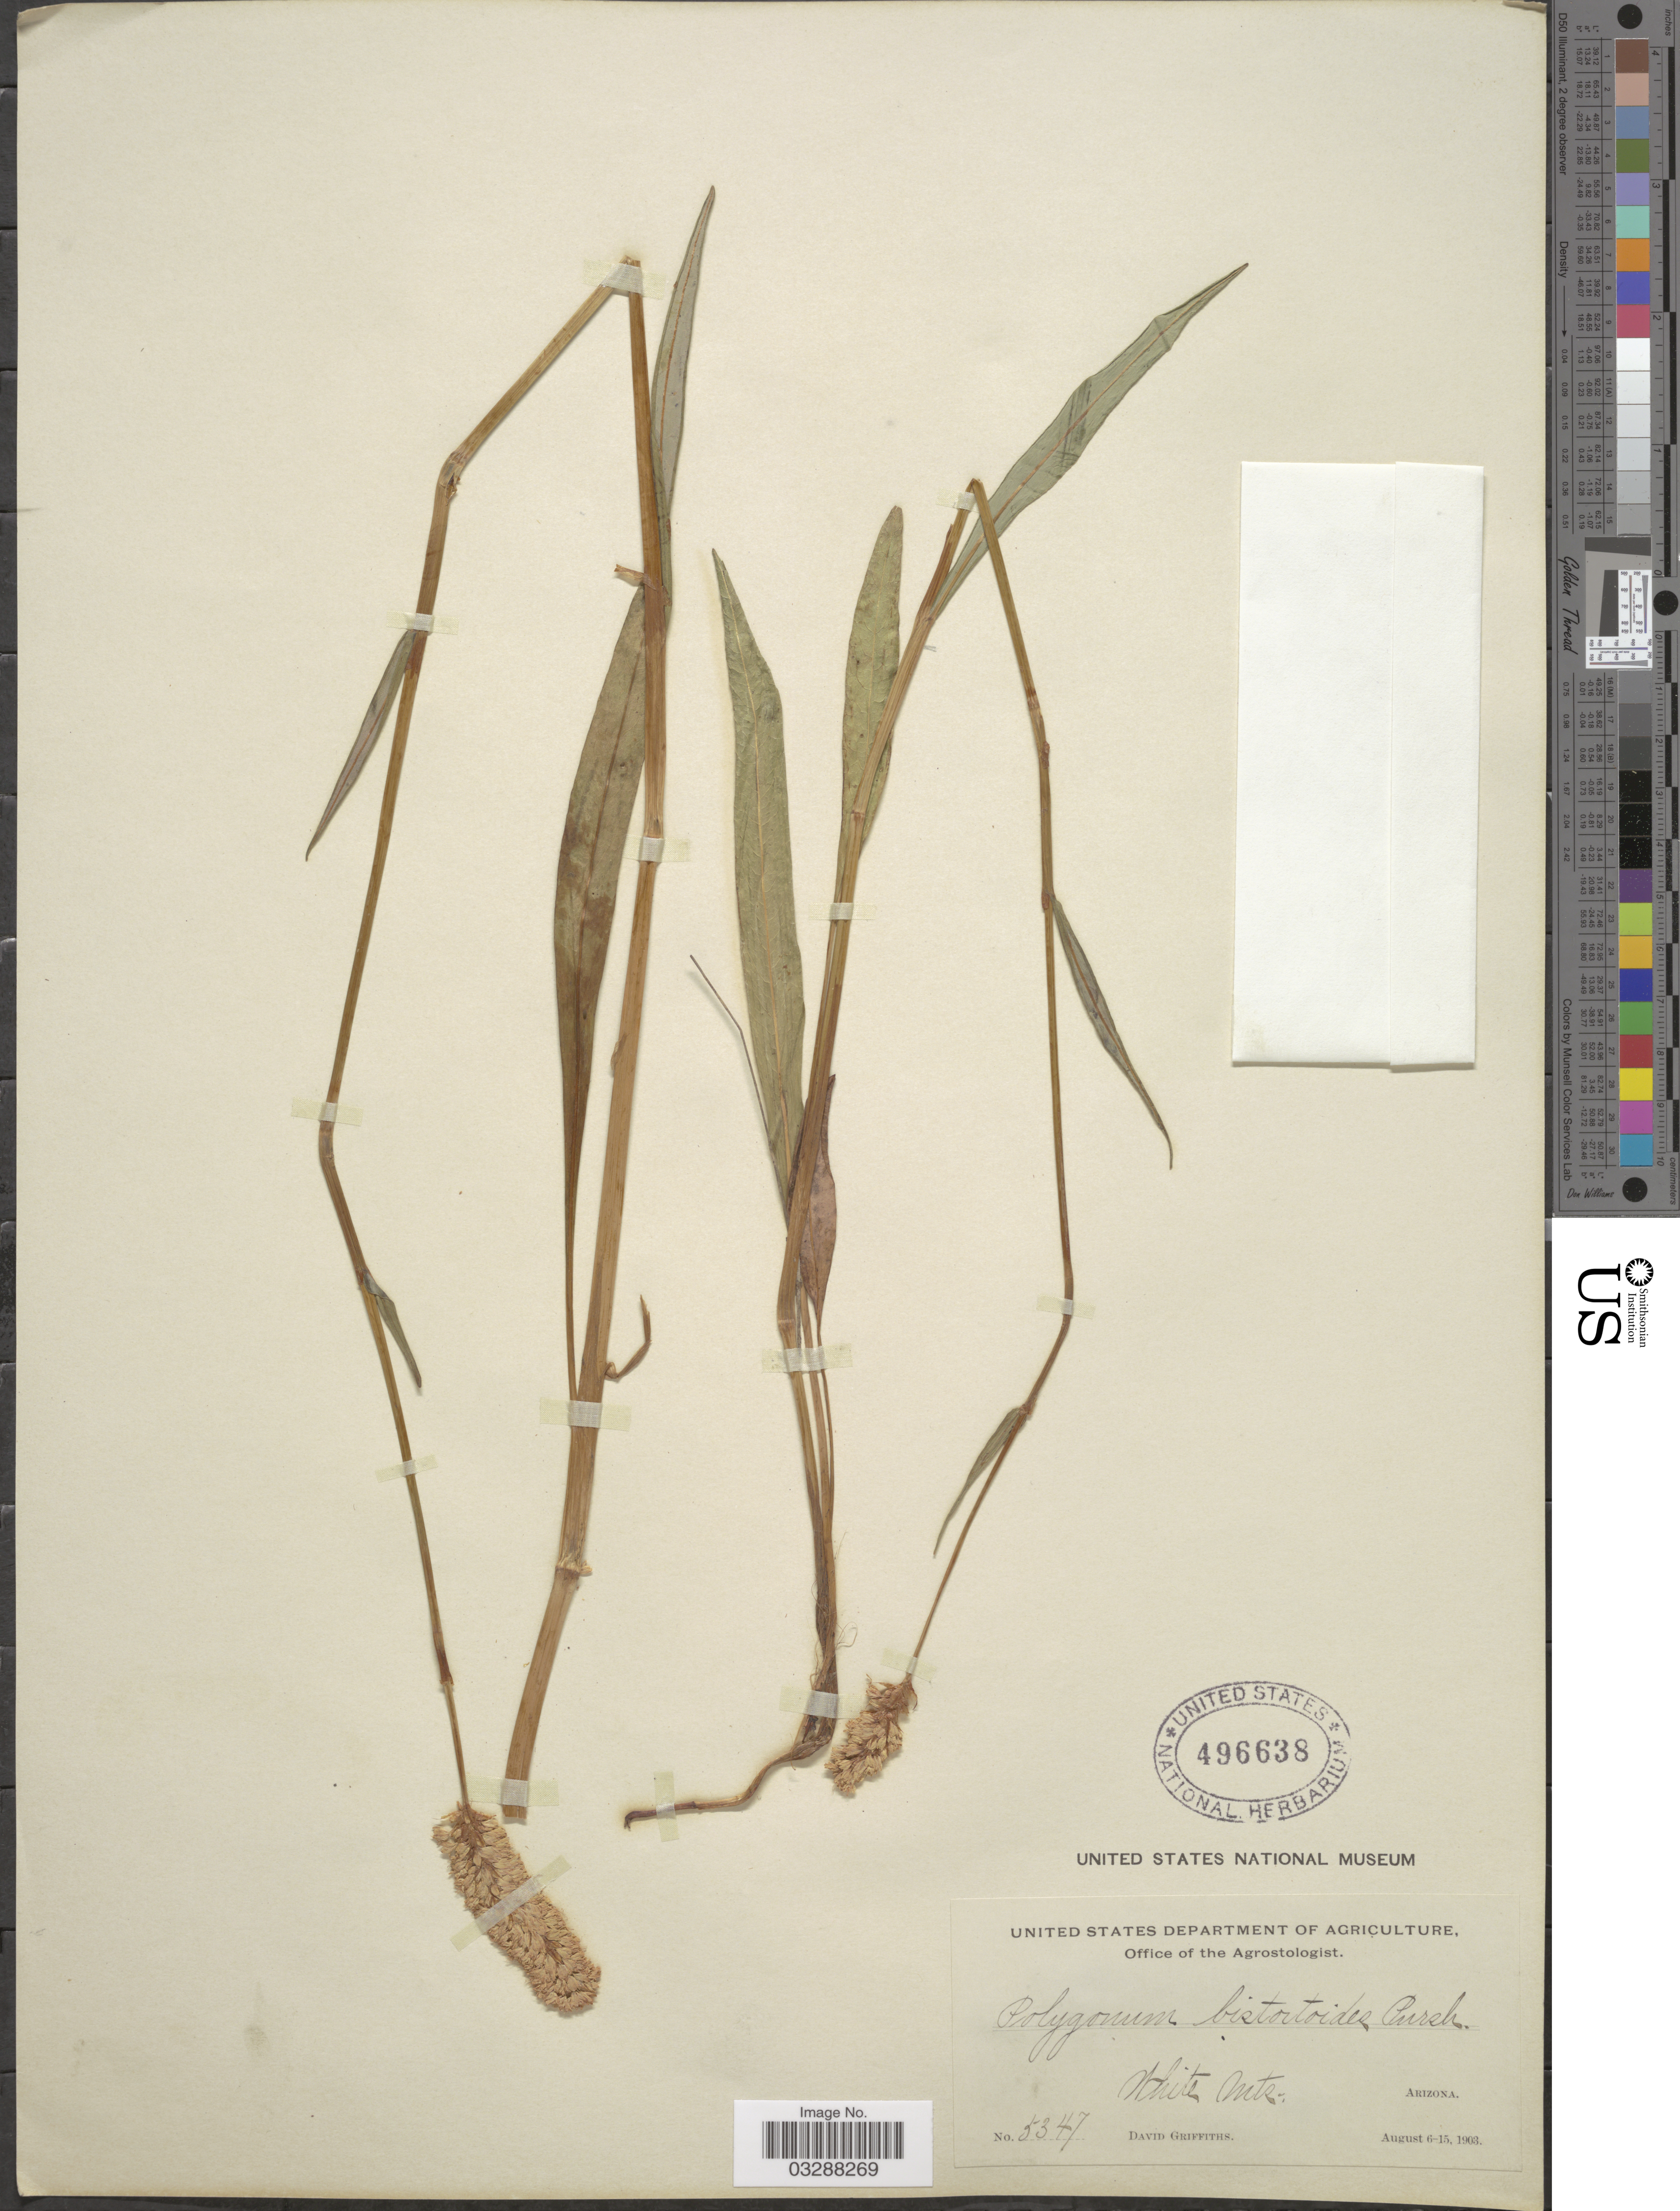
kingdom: Plantae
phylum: Tracheophyta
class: Magnoliopsida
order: Caryophyllales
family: Polygonaceae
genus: Bistorta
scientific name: Bistorta bistortoides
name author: (Pursh) Small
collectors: D. Griffiths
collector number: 5347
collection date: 1903-08-06/1903-08-15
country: United States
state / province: Arizona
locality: White Mts.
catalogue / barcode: US 496638